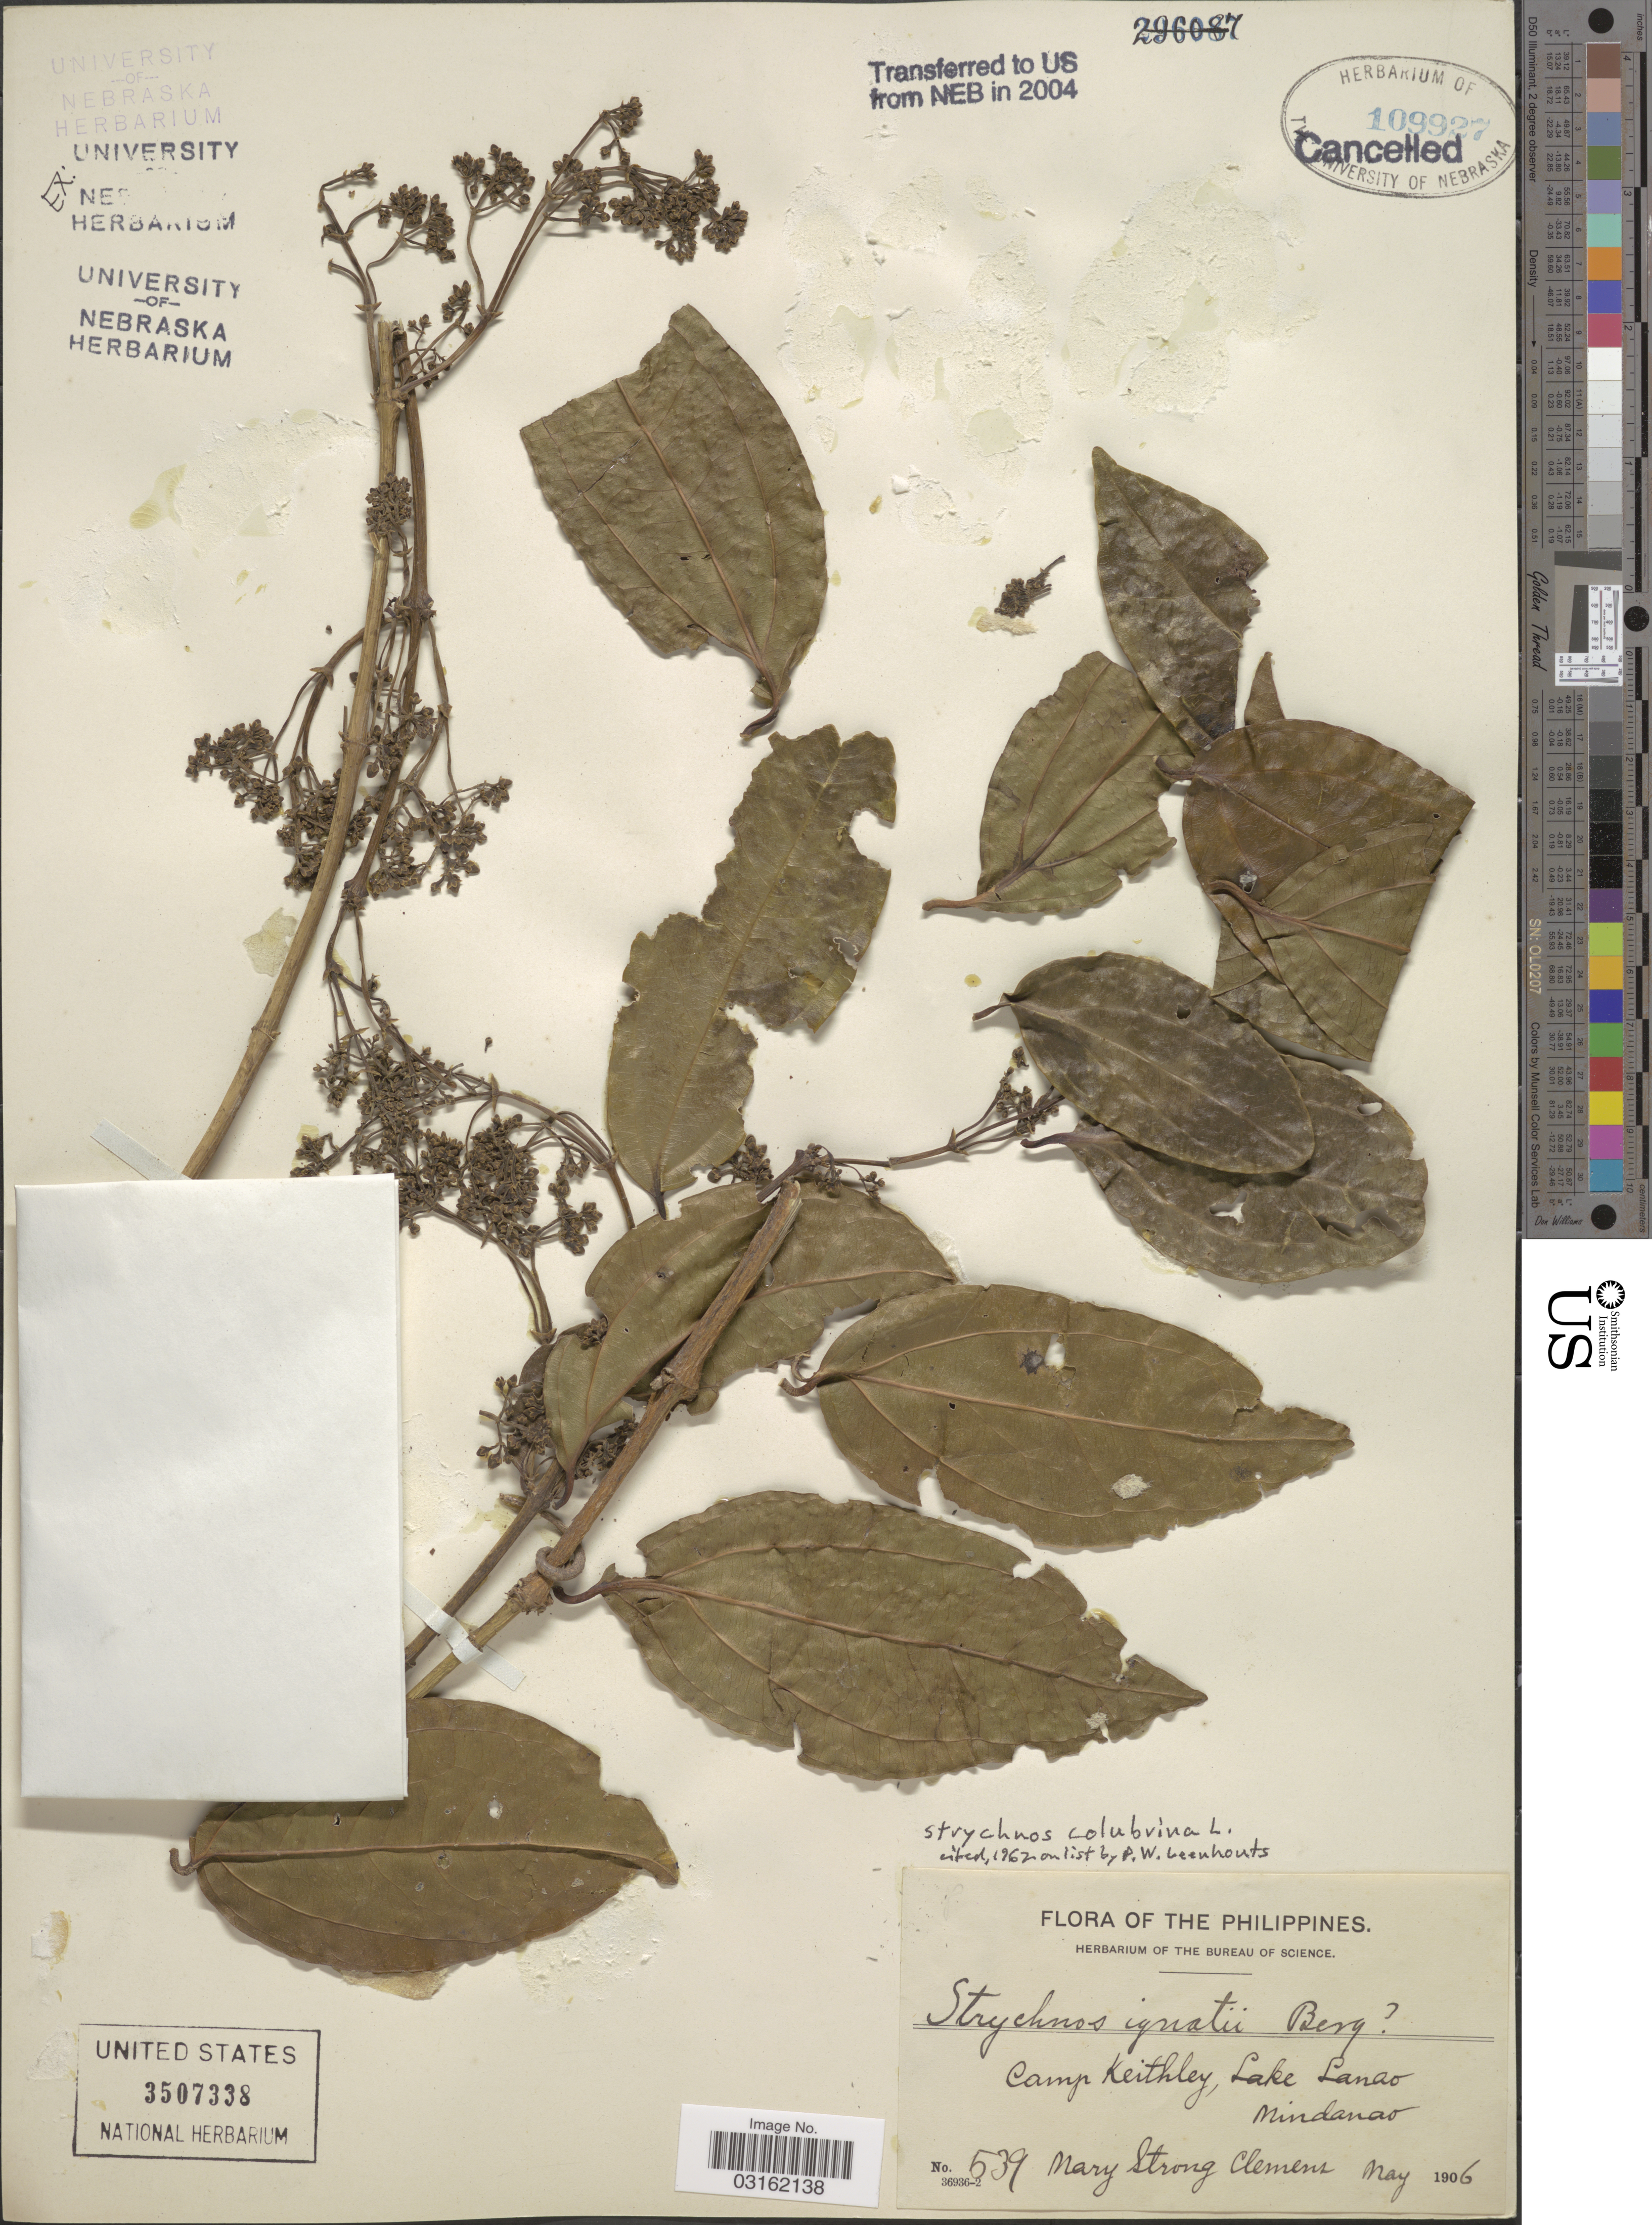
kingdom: Plantae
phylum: Tracheophyta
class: Magnoliopsida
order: Gentianales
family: Loganiaceae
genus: Strychnos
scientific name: Strychnos colubrina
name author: L.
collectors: M. S. Clemens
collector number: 539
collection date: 1906-05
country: Philippines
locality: Camp Keithley, Lake Lanao, Mindanao.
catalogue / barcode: US 3507338